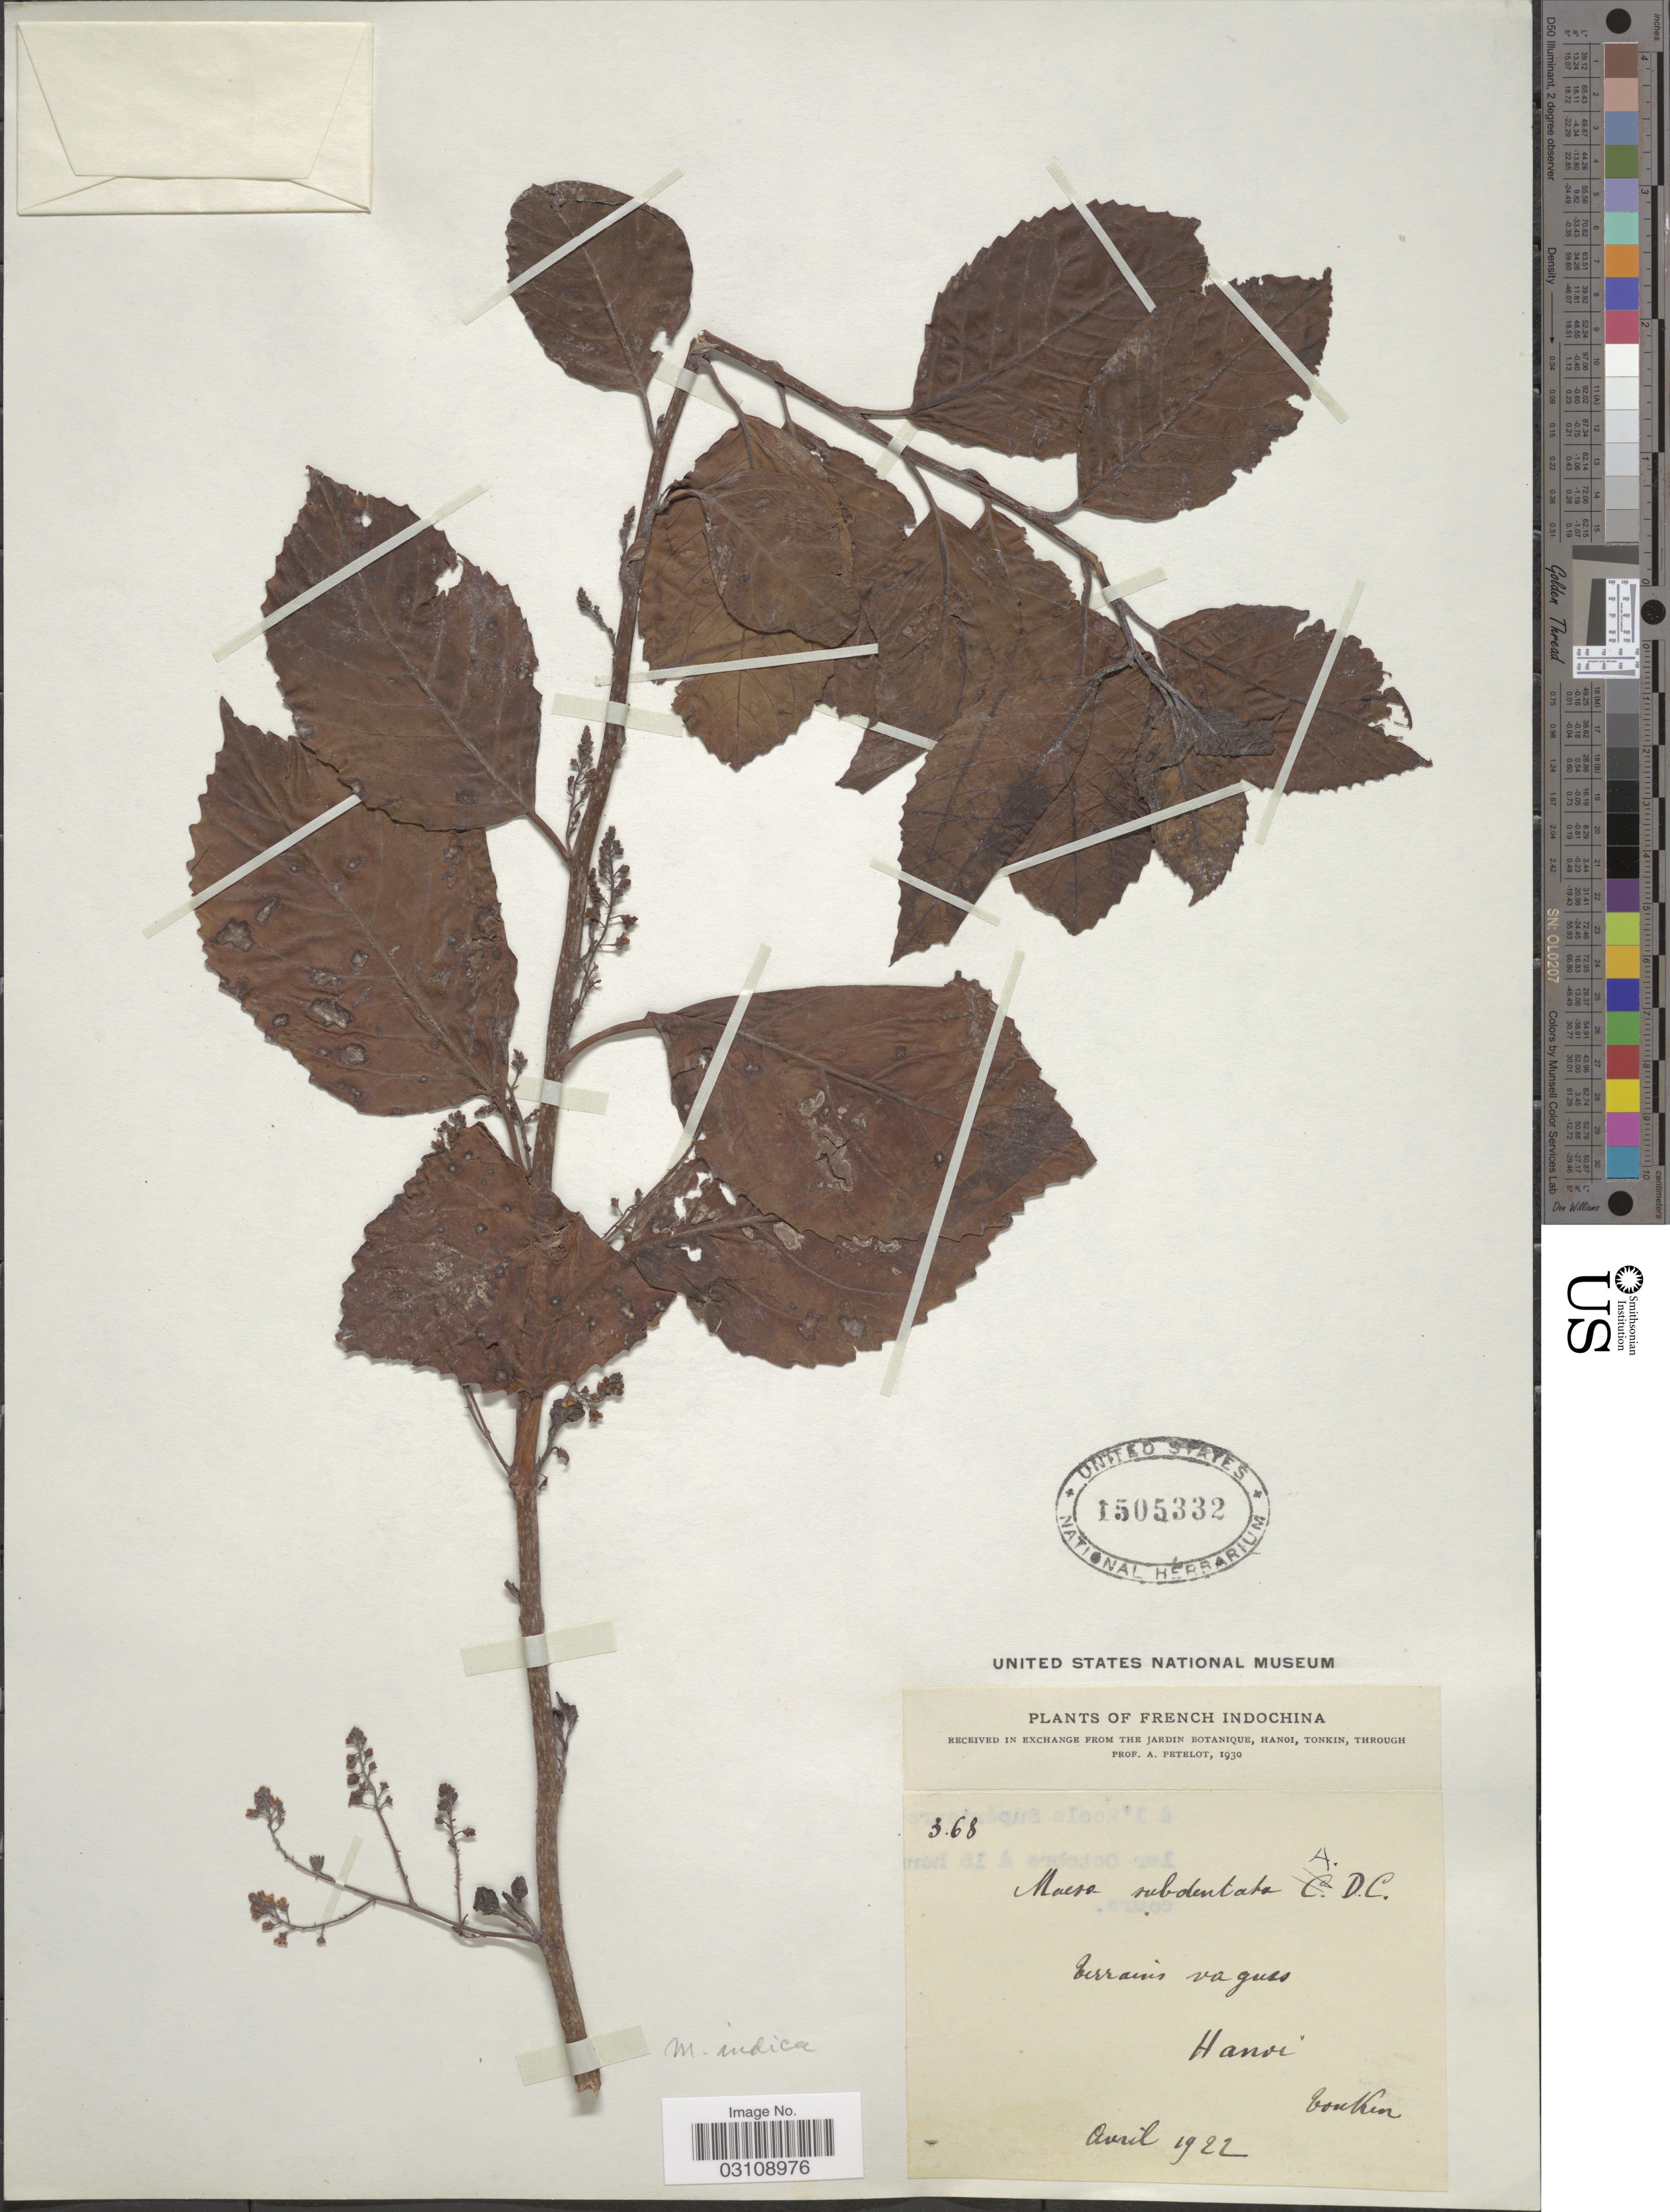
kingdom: Plantae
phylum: Tracheophyta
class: Magnoliopsida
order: Ericales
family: Primulaceae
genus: Maesa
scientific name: Maesa subdentata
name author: A. DC.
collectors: A. Petelot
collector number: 368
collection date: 1922-04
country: Vietnam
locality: French Indochina. Hanoi.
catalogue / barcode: US 1505332